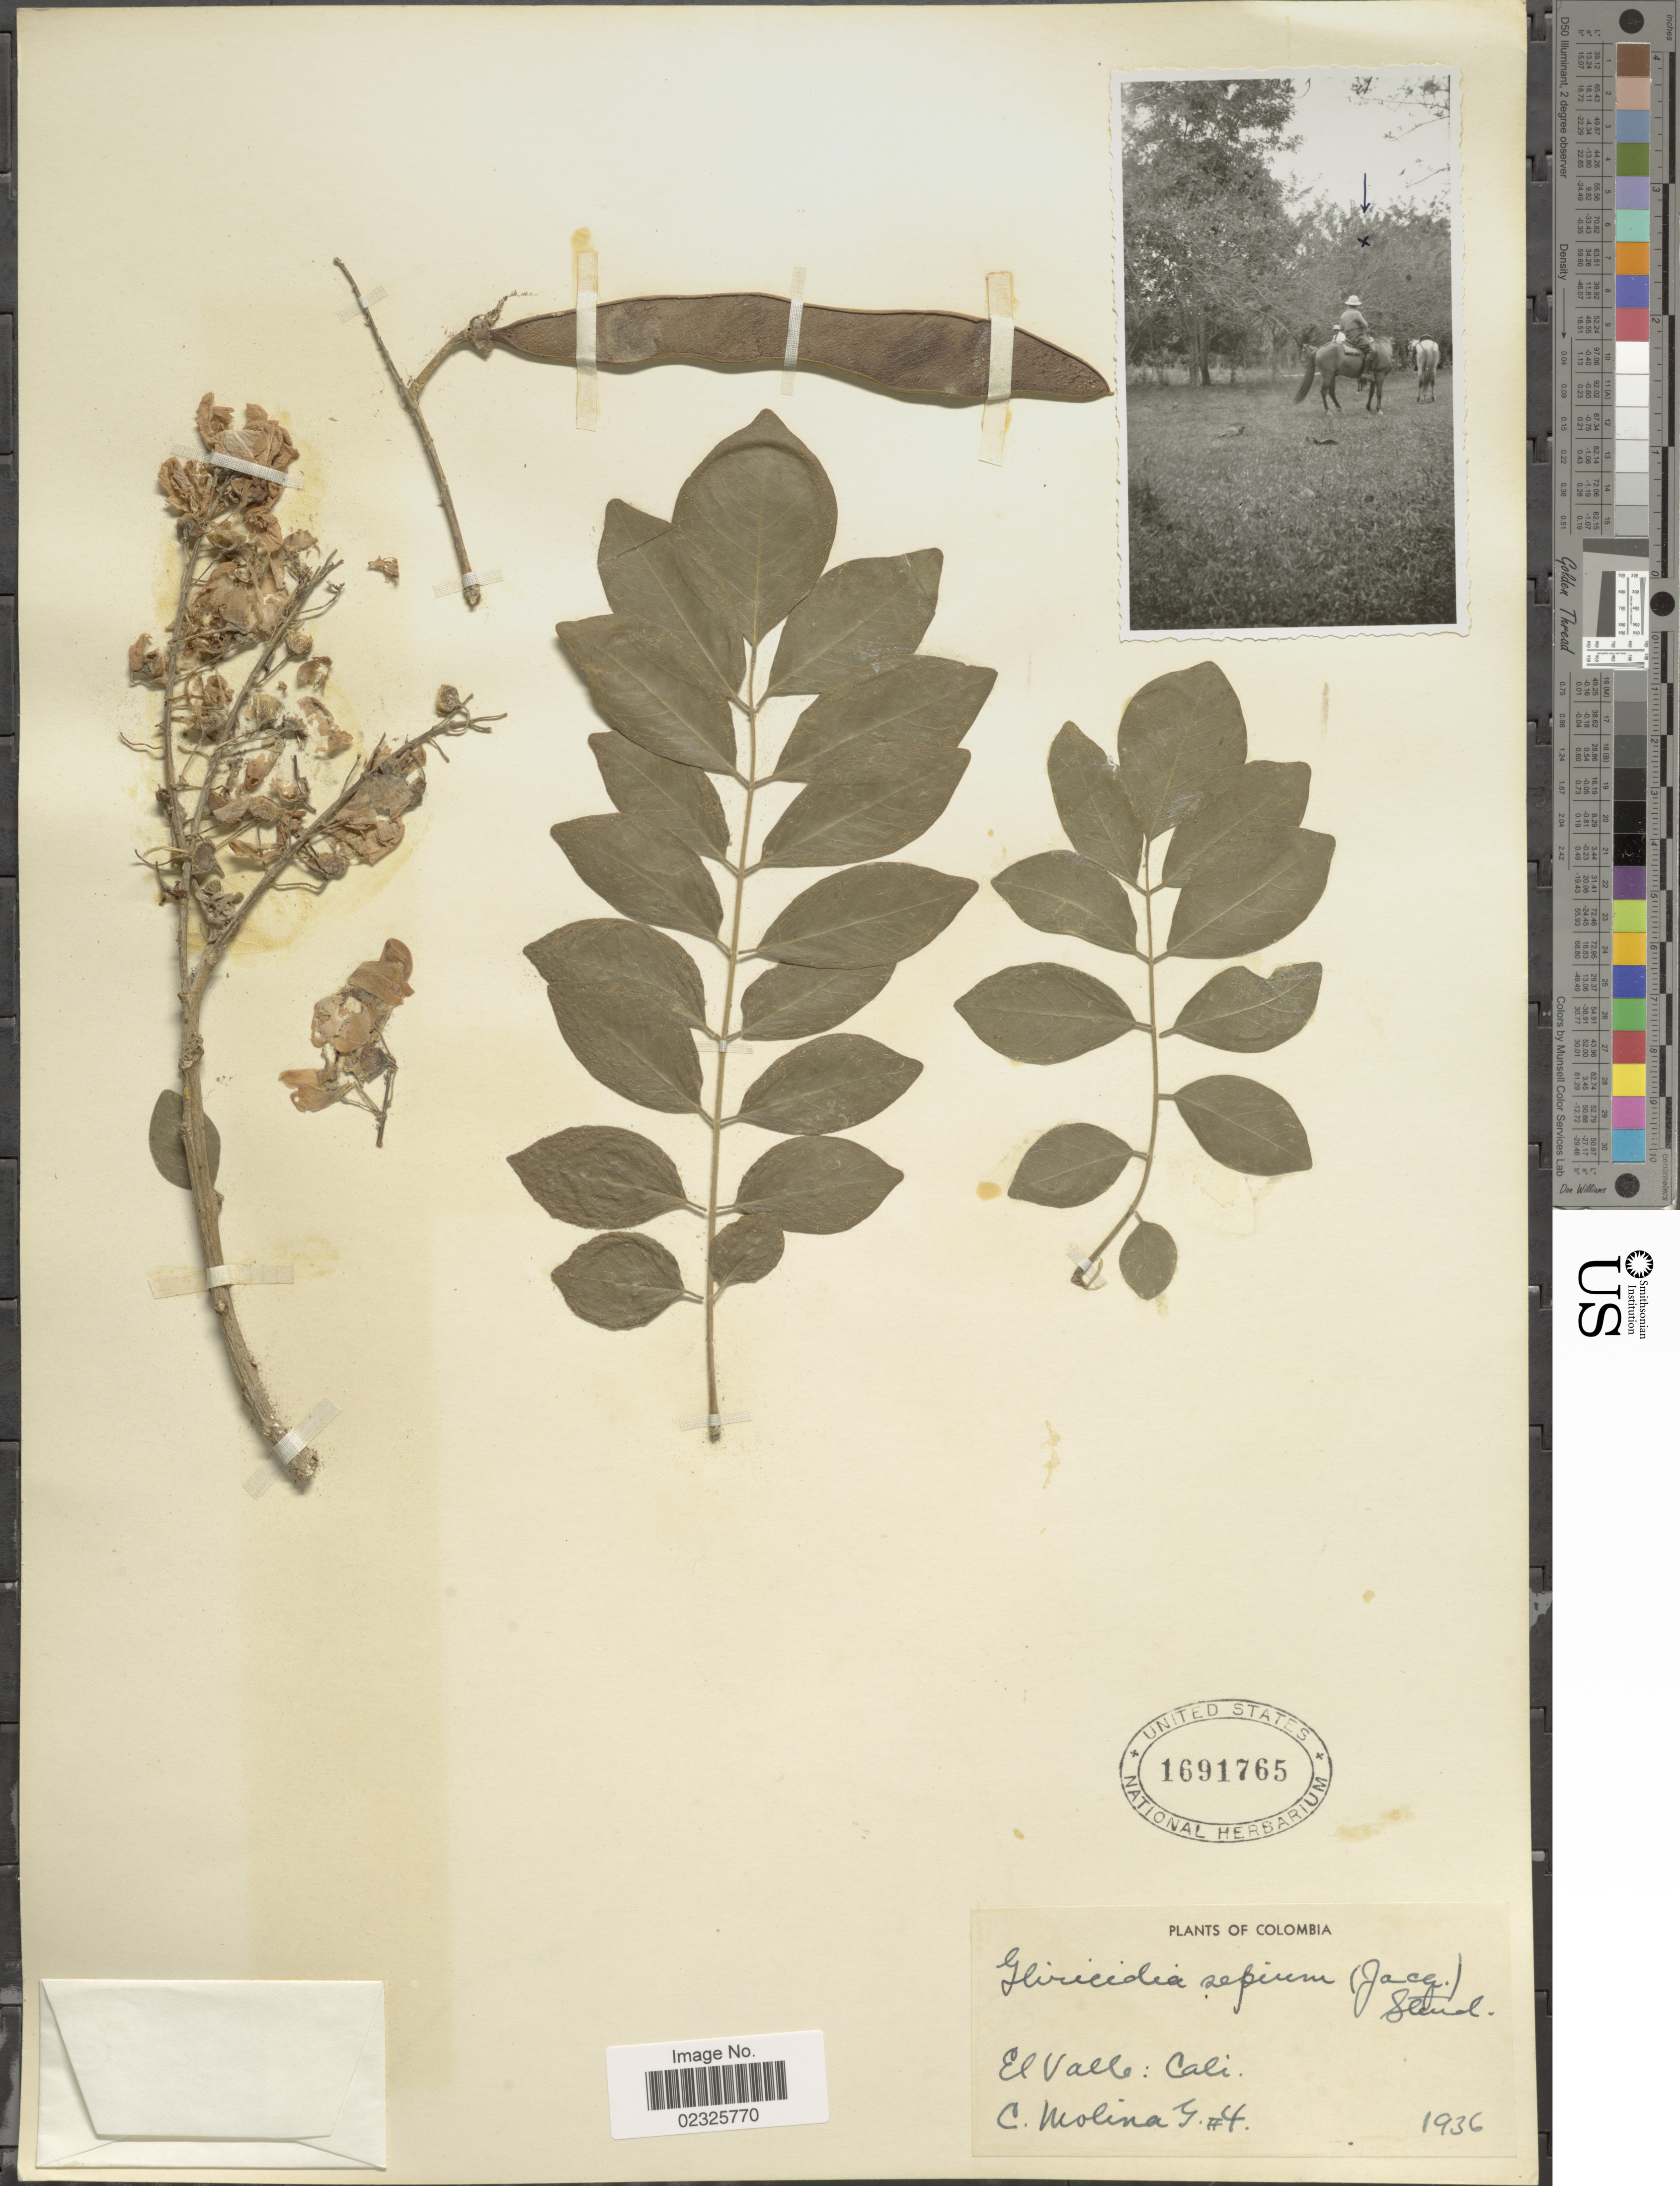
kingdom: Plantae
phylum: Tracheophyta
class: Magnoliopsida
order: Fabales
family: Fabaceae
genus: Gliricidia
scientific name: Gliricidia sepium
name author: (Jacq.) Kunth ex Walp.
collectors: C. Molina G.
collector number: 4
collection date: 1936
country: Colombia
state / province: Valle del Cauca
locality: El Valle: Cali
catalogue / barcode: US 1691765